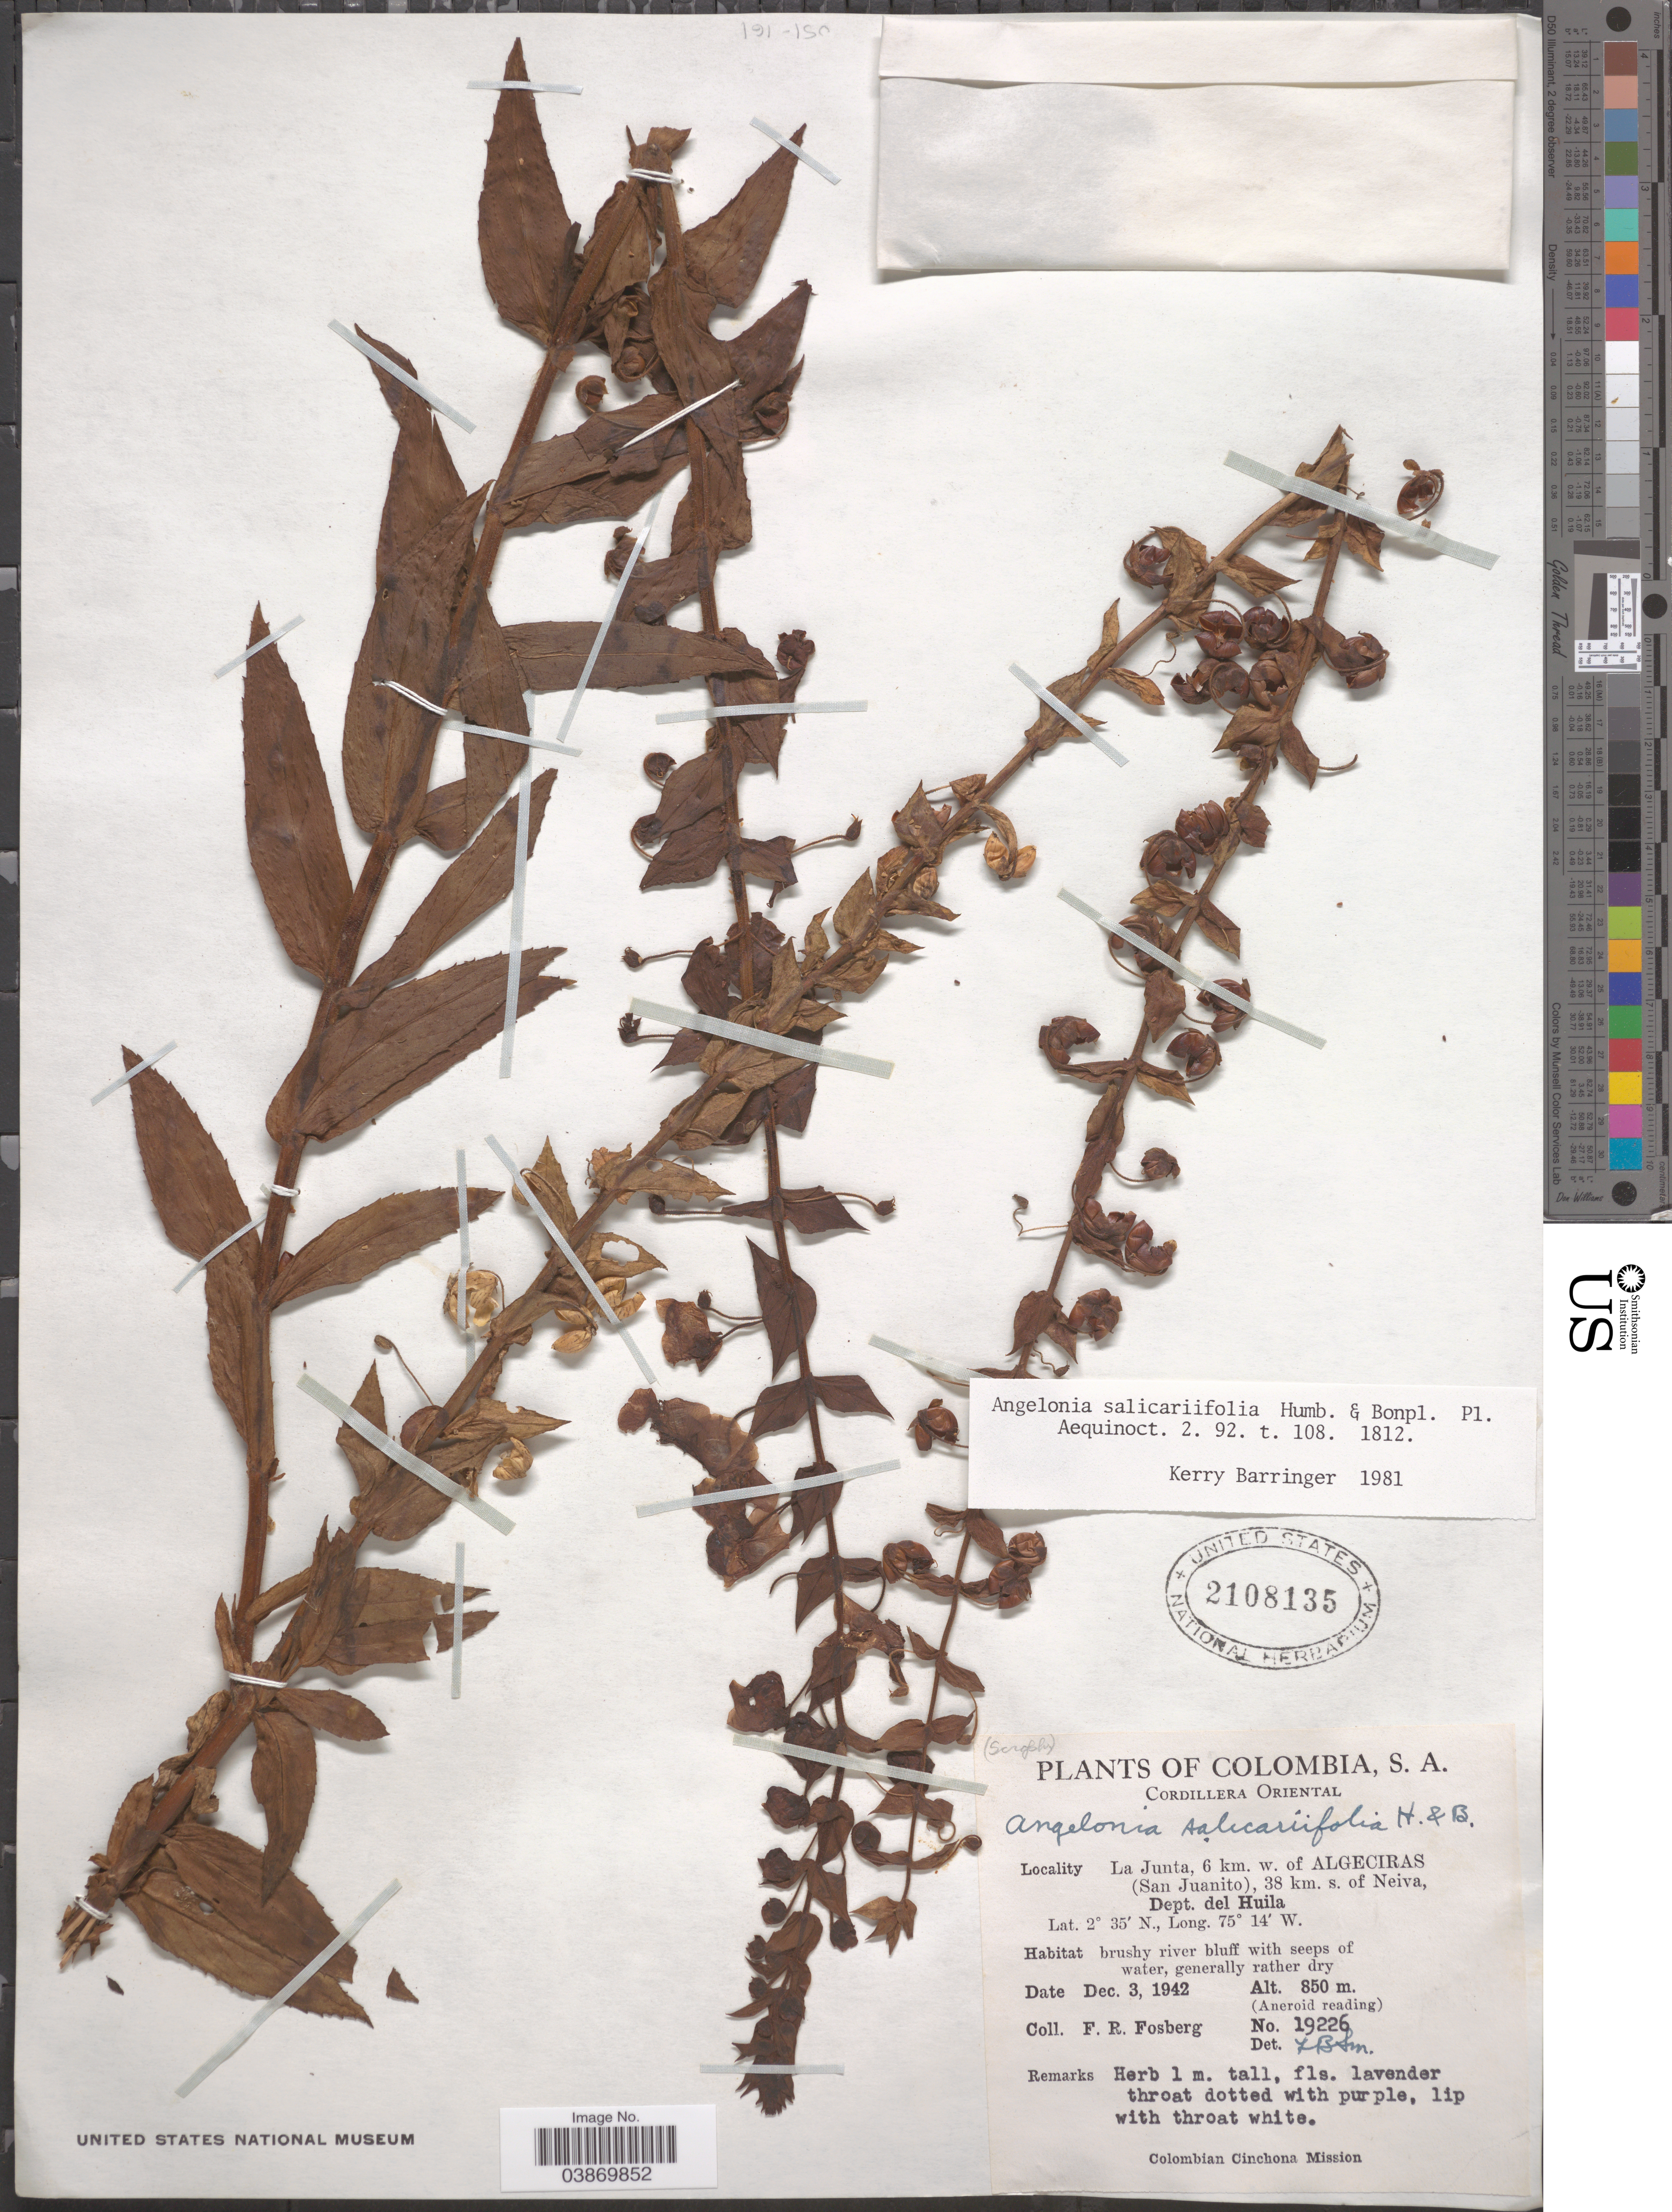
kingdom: Plantae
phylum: Tracheophyta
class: Magnoliopsida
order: Lamiales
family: Plantaginaceae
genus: Angelonia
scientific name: Angelonia salicariifolia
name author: Bonpl.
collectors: F. R. Fosberg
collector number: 19226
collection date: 1942-12-03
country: Colombia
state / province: Huila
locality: Cordillera Oriental. La Junta, 6 km. w. of Algeciras (San Juanito), 38 km. s. of Neiva, Dept. del Huila.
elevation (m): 850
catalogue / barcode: US 2108135